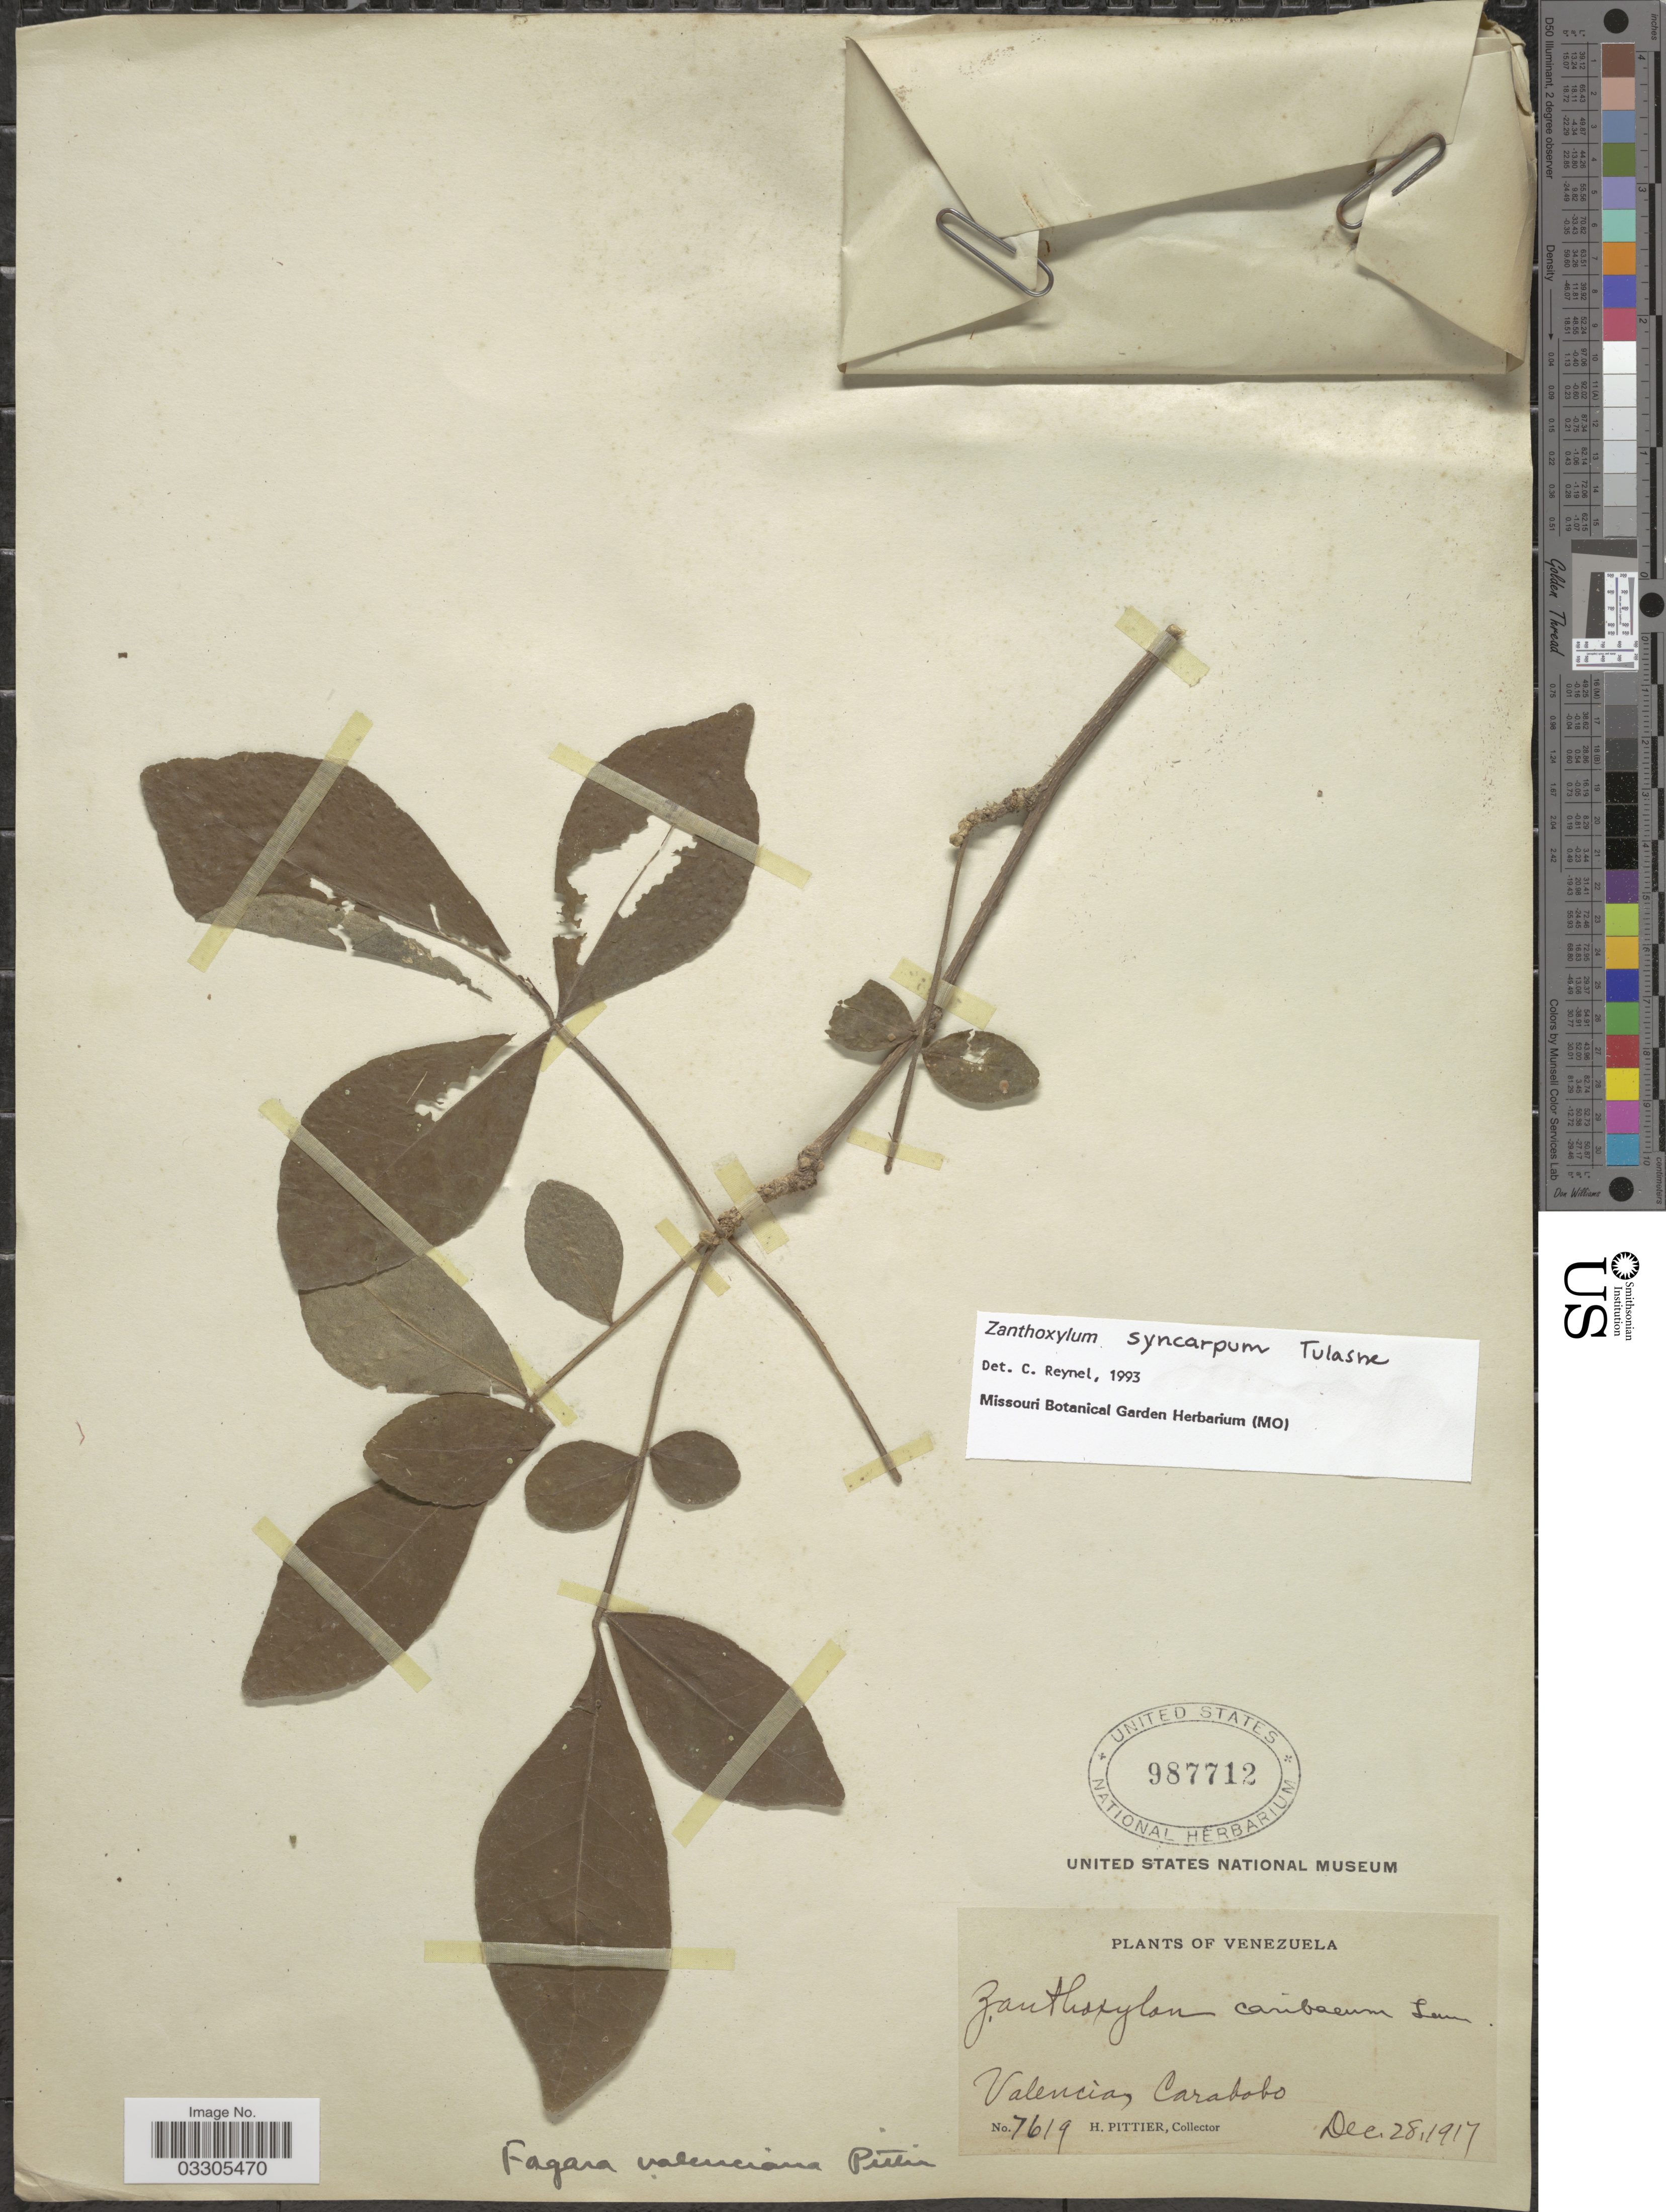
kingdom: Plantae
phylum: Tracheophyta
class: Magnoliopsida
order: Sapindales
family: Rutaceae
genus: Zanthoxylum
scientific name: Zanthoxylum syncarpum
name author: Tul.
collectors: H. F. Pittier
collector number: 7619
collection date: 1917-12-28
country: Venezuela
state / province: Carabobo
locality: Valencia.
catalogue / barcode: US 987712